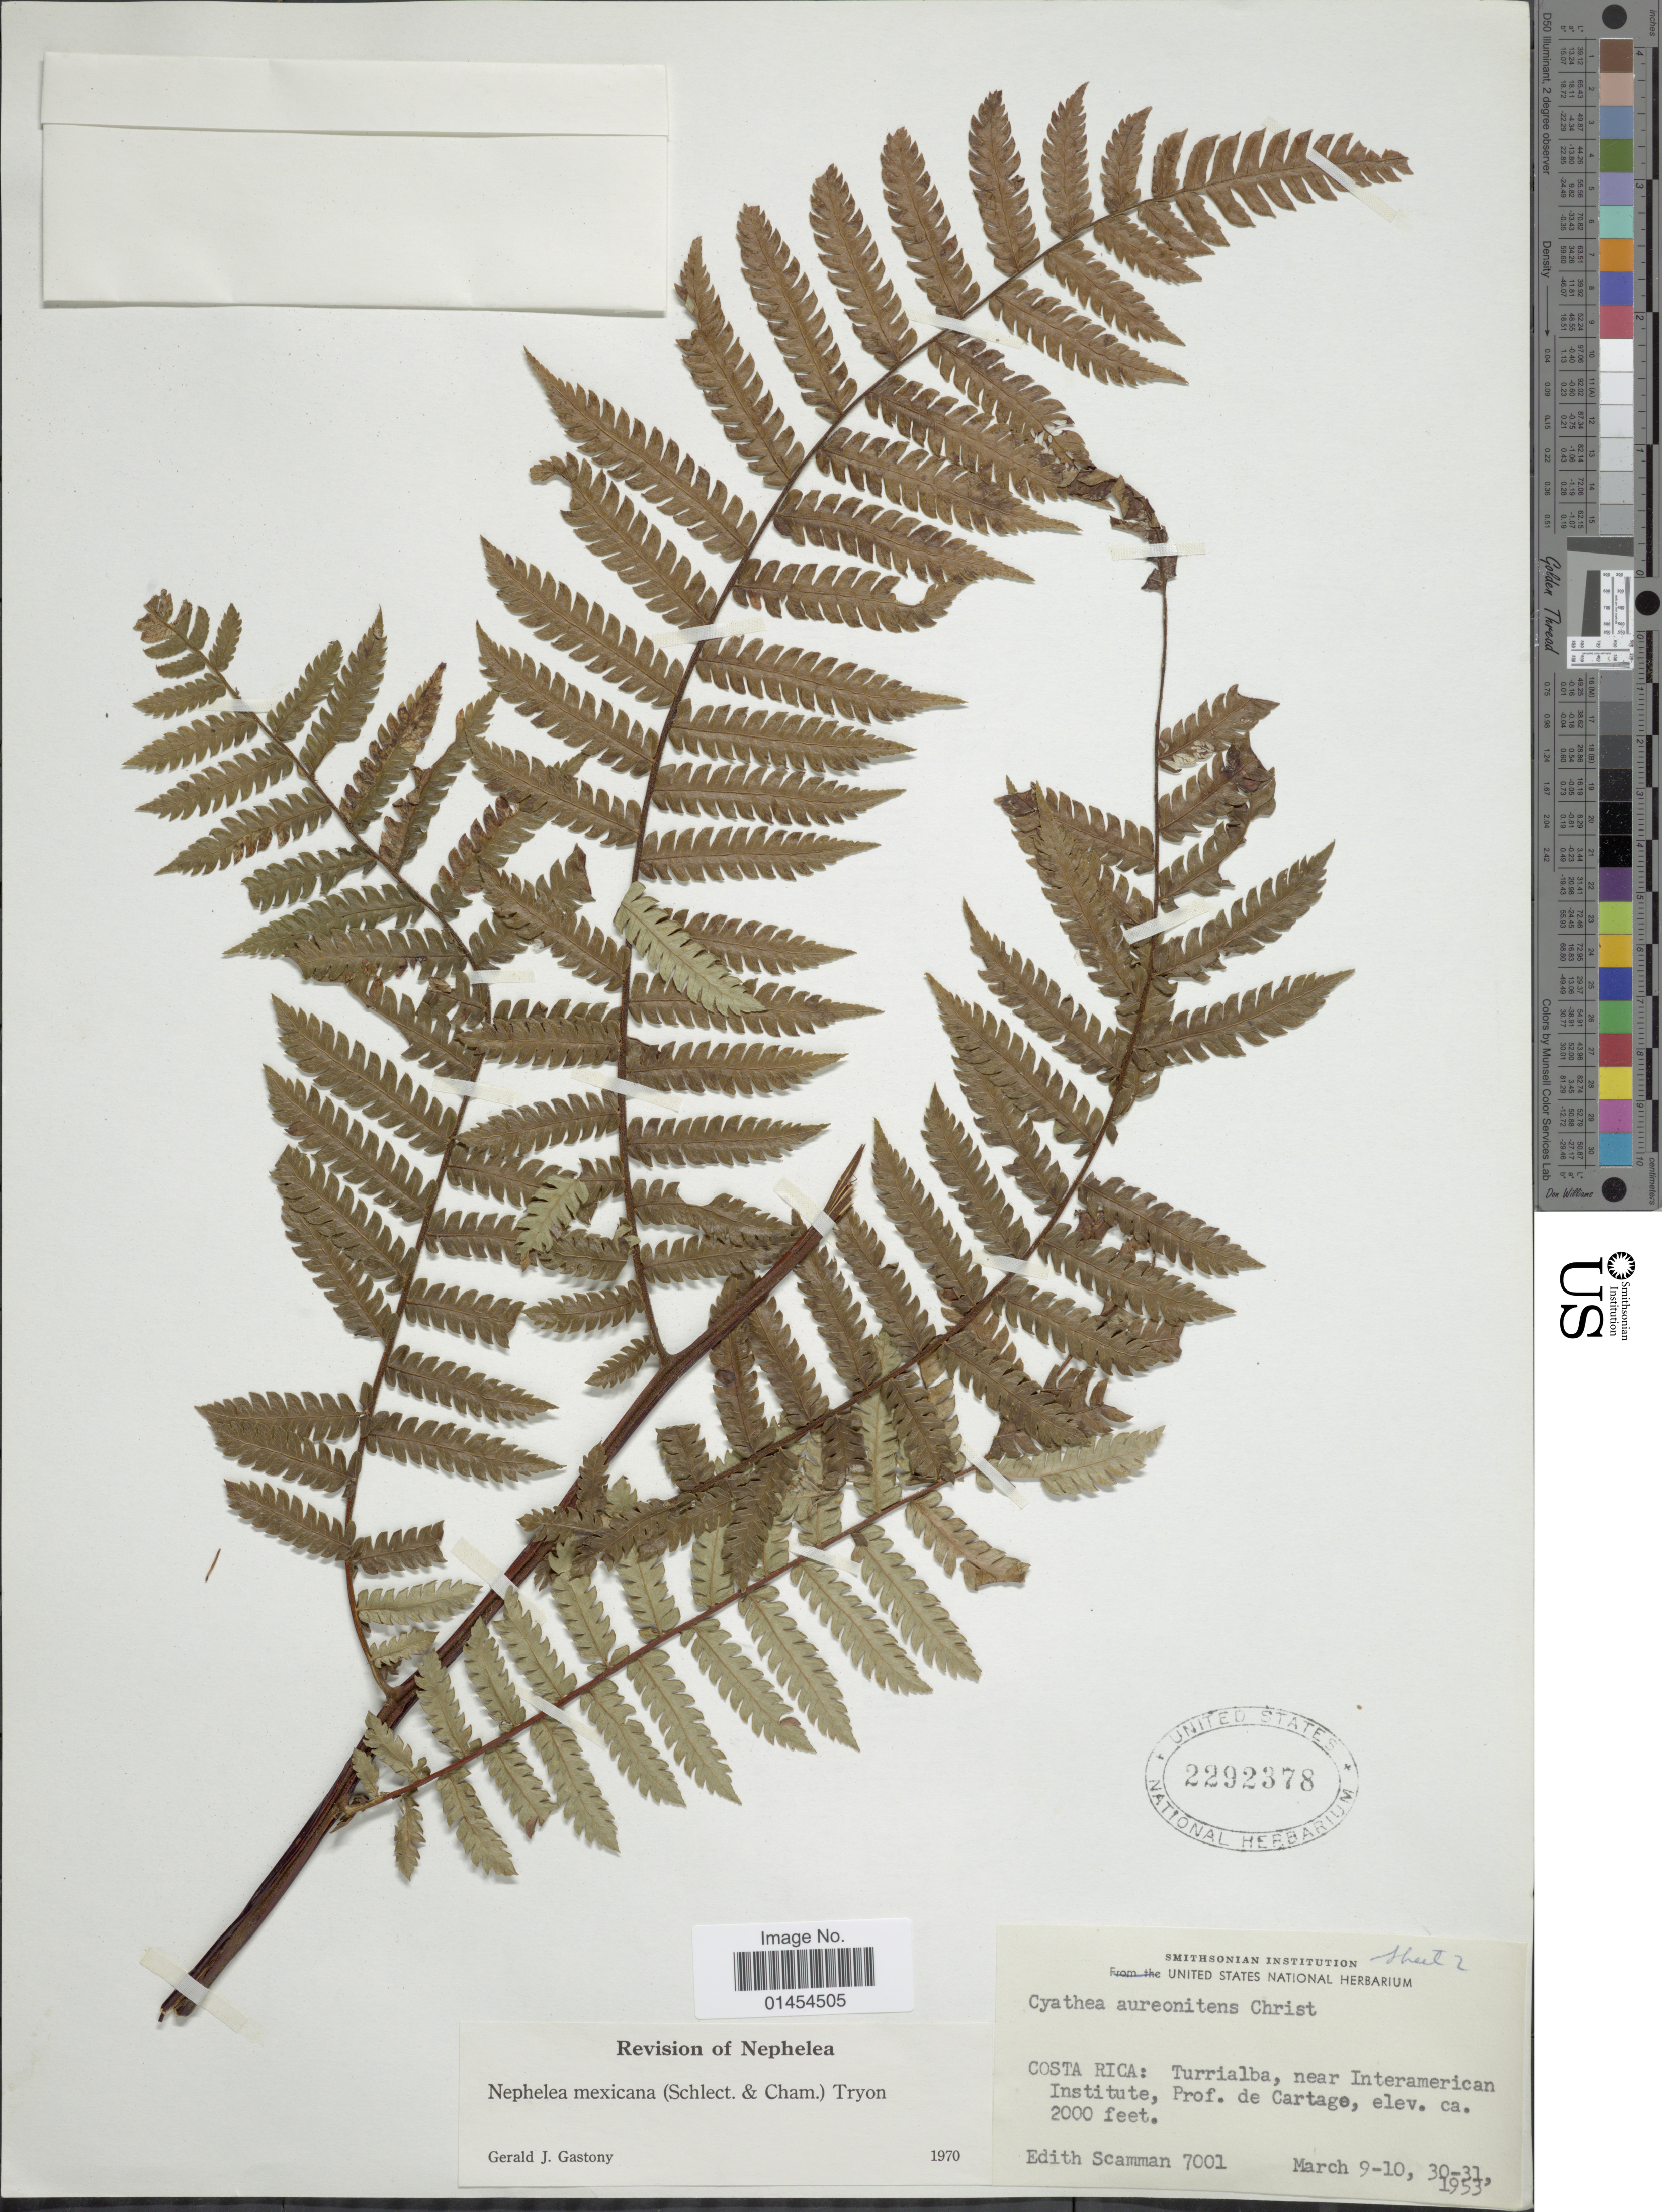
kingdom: Plantae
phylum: Tracheophyta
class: Polypodiopsida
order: Cyatheales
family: Cyatheaceae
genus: Alsophila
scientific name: Alsophila firma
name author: (Baker) D.S. Conant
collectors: E. Scamman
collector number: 7001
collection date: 1953-03-09/1953-03-31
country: Costa Rica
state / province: Cartago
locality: Turrialba, near Interamerican Institute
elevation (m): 610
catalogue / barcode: US 2292378